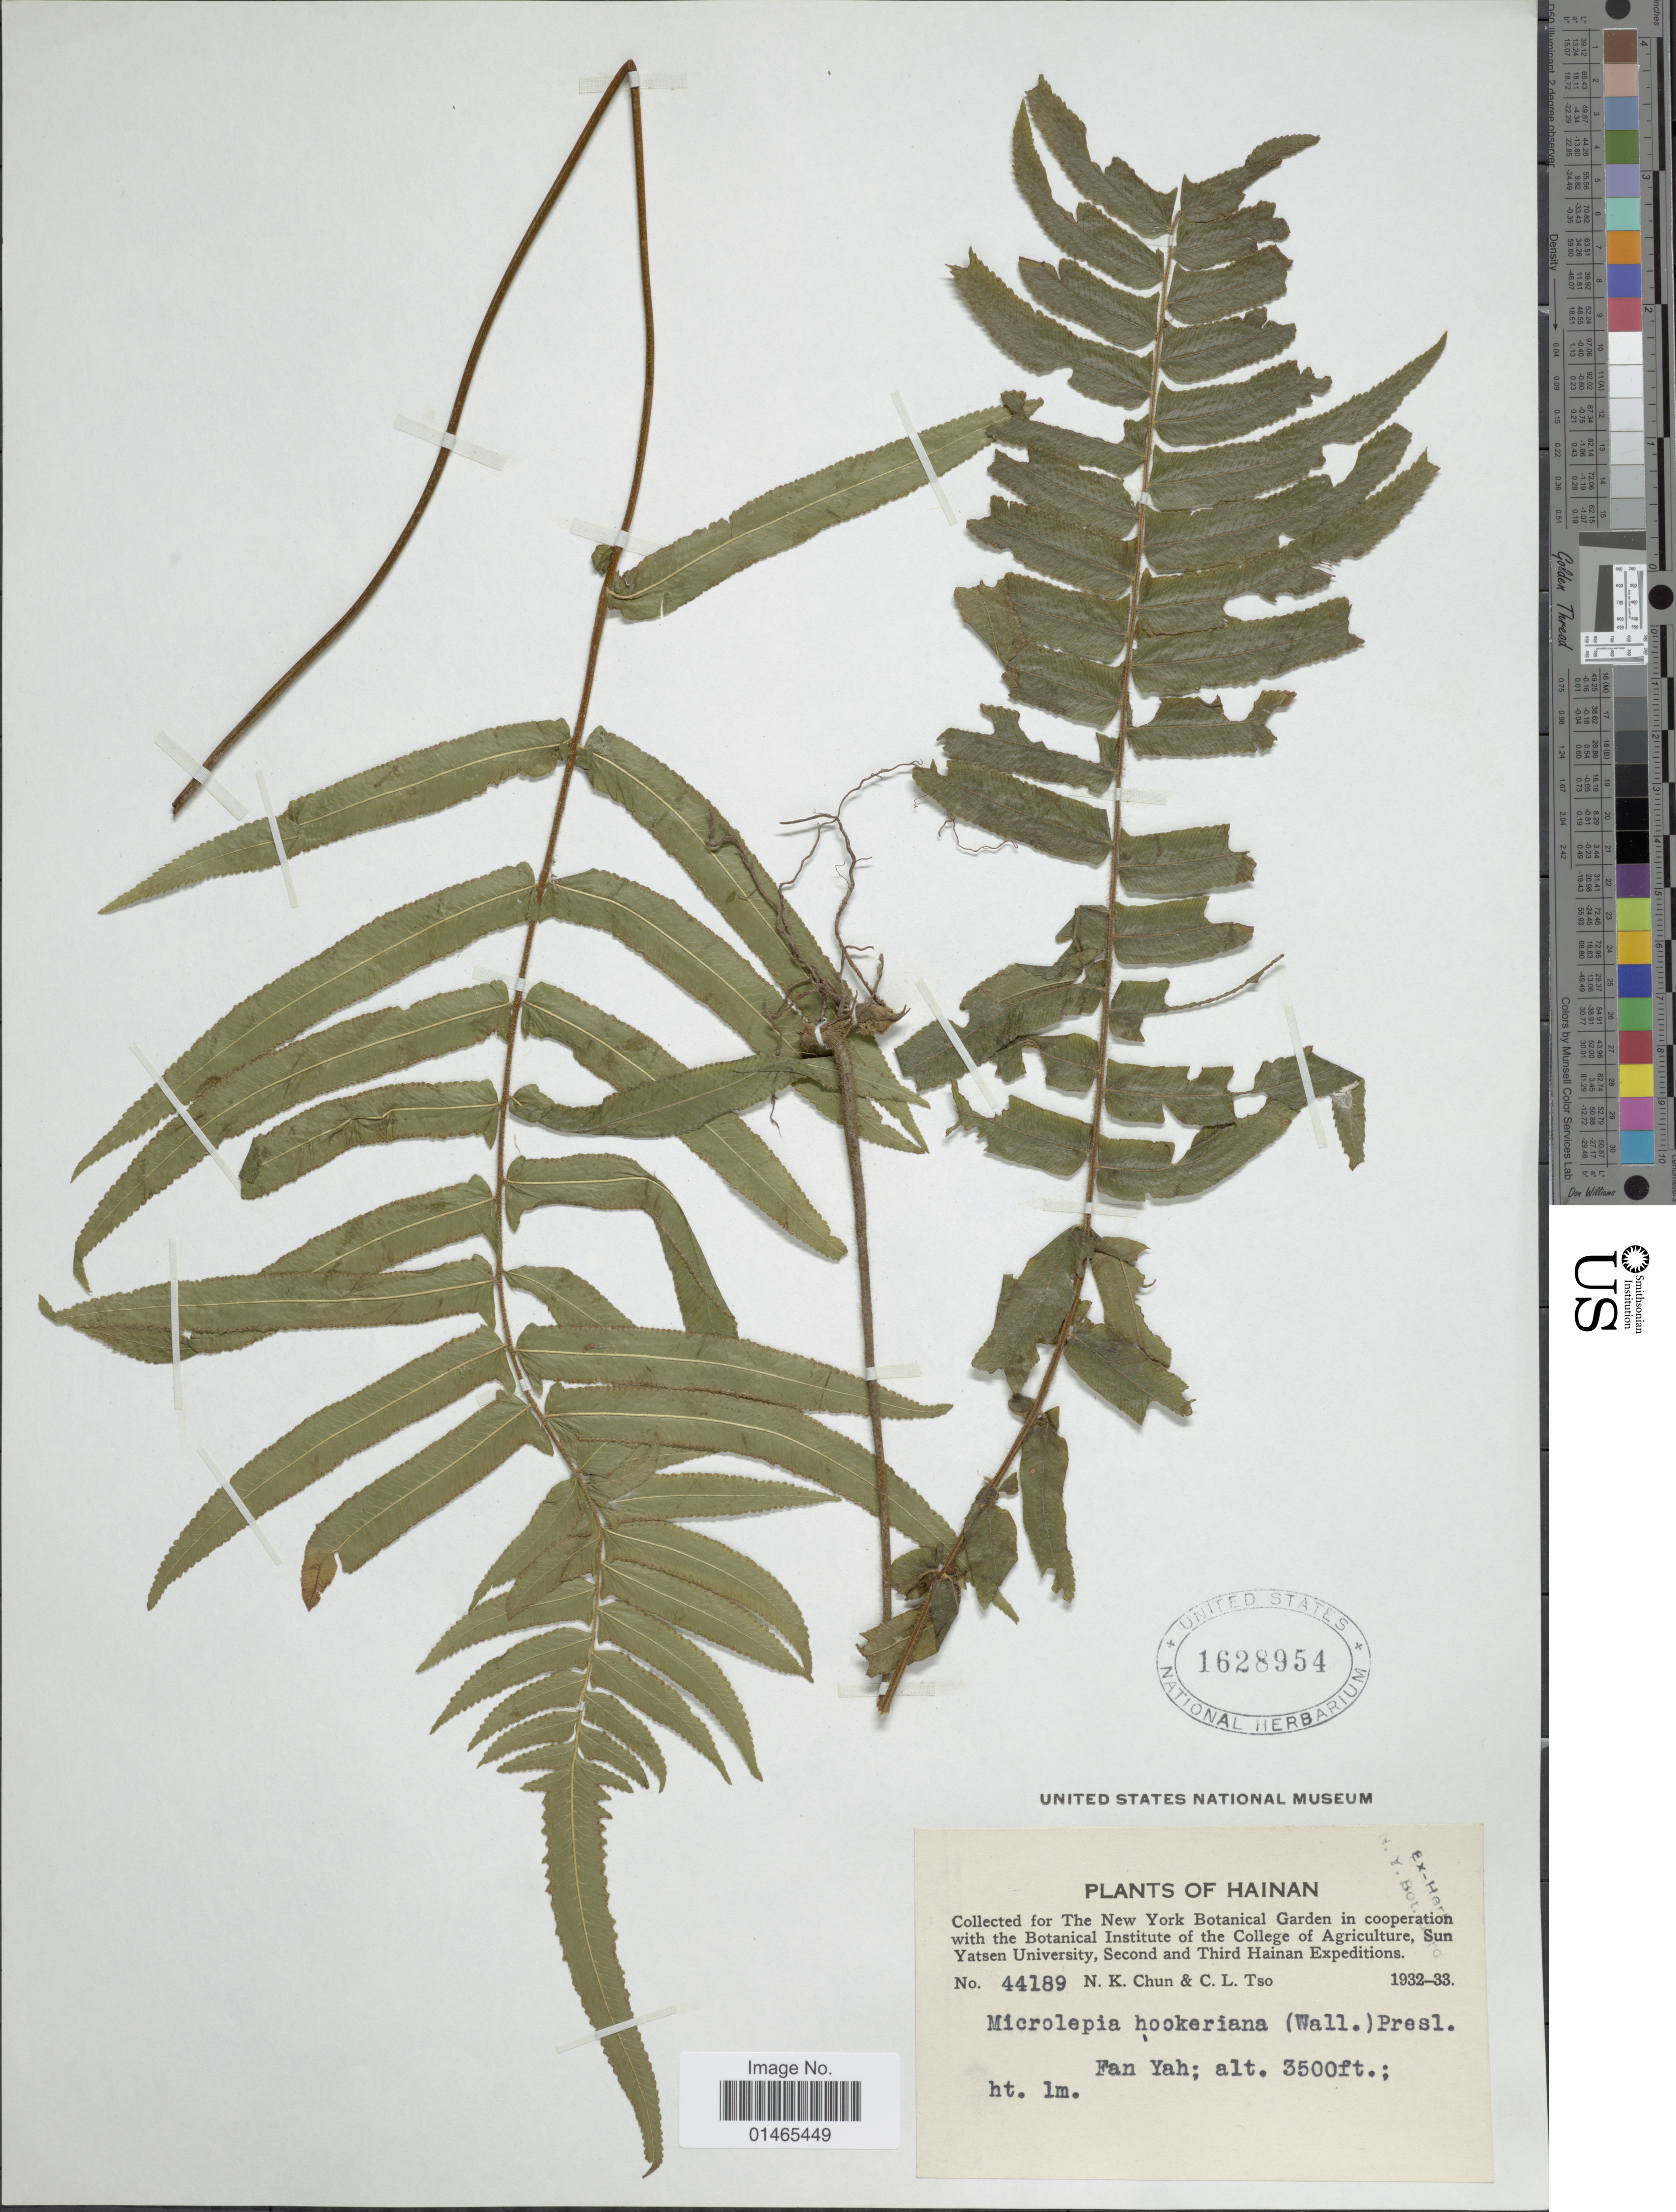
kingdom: Plantae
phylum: Tracheophyta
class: Polypodiopsida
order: Polypodiales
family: Dennstaedtiaceae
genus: Microlepia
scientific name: Microlepia hookeriana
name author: (Wall. ex Hook.) C. Presl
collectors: N. K. Chun & C. Tso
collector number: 44189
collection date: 1932/1933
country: China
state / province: Hainan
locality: Fan Yah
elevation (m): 1067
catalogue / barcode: US 1628954